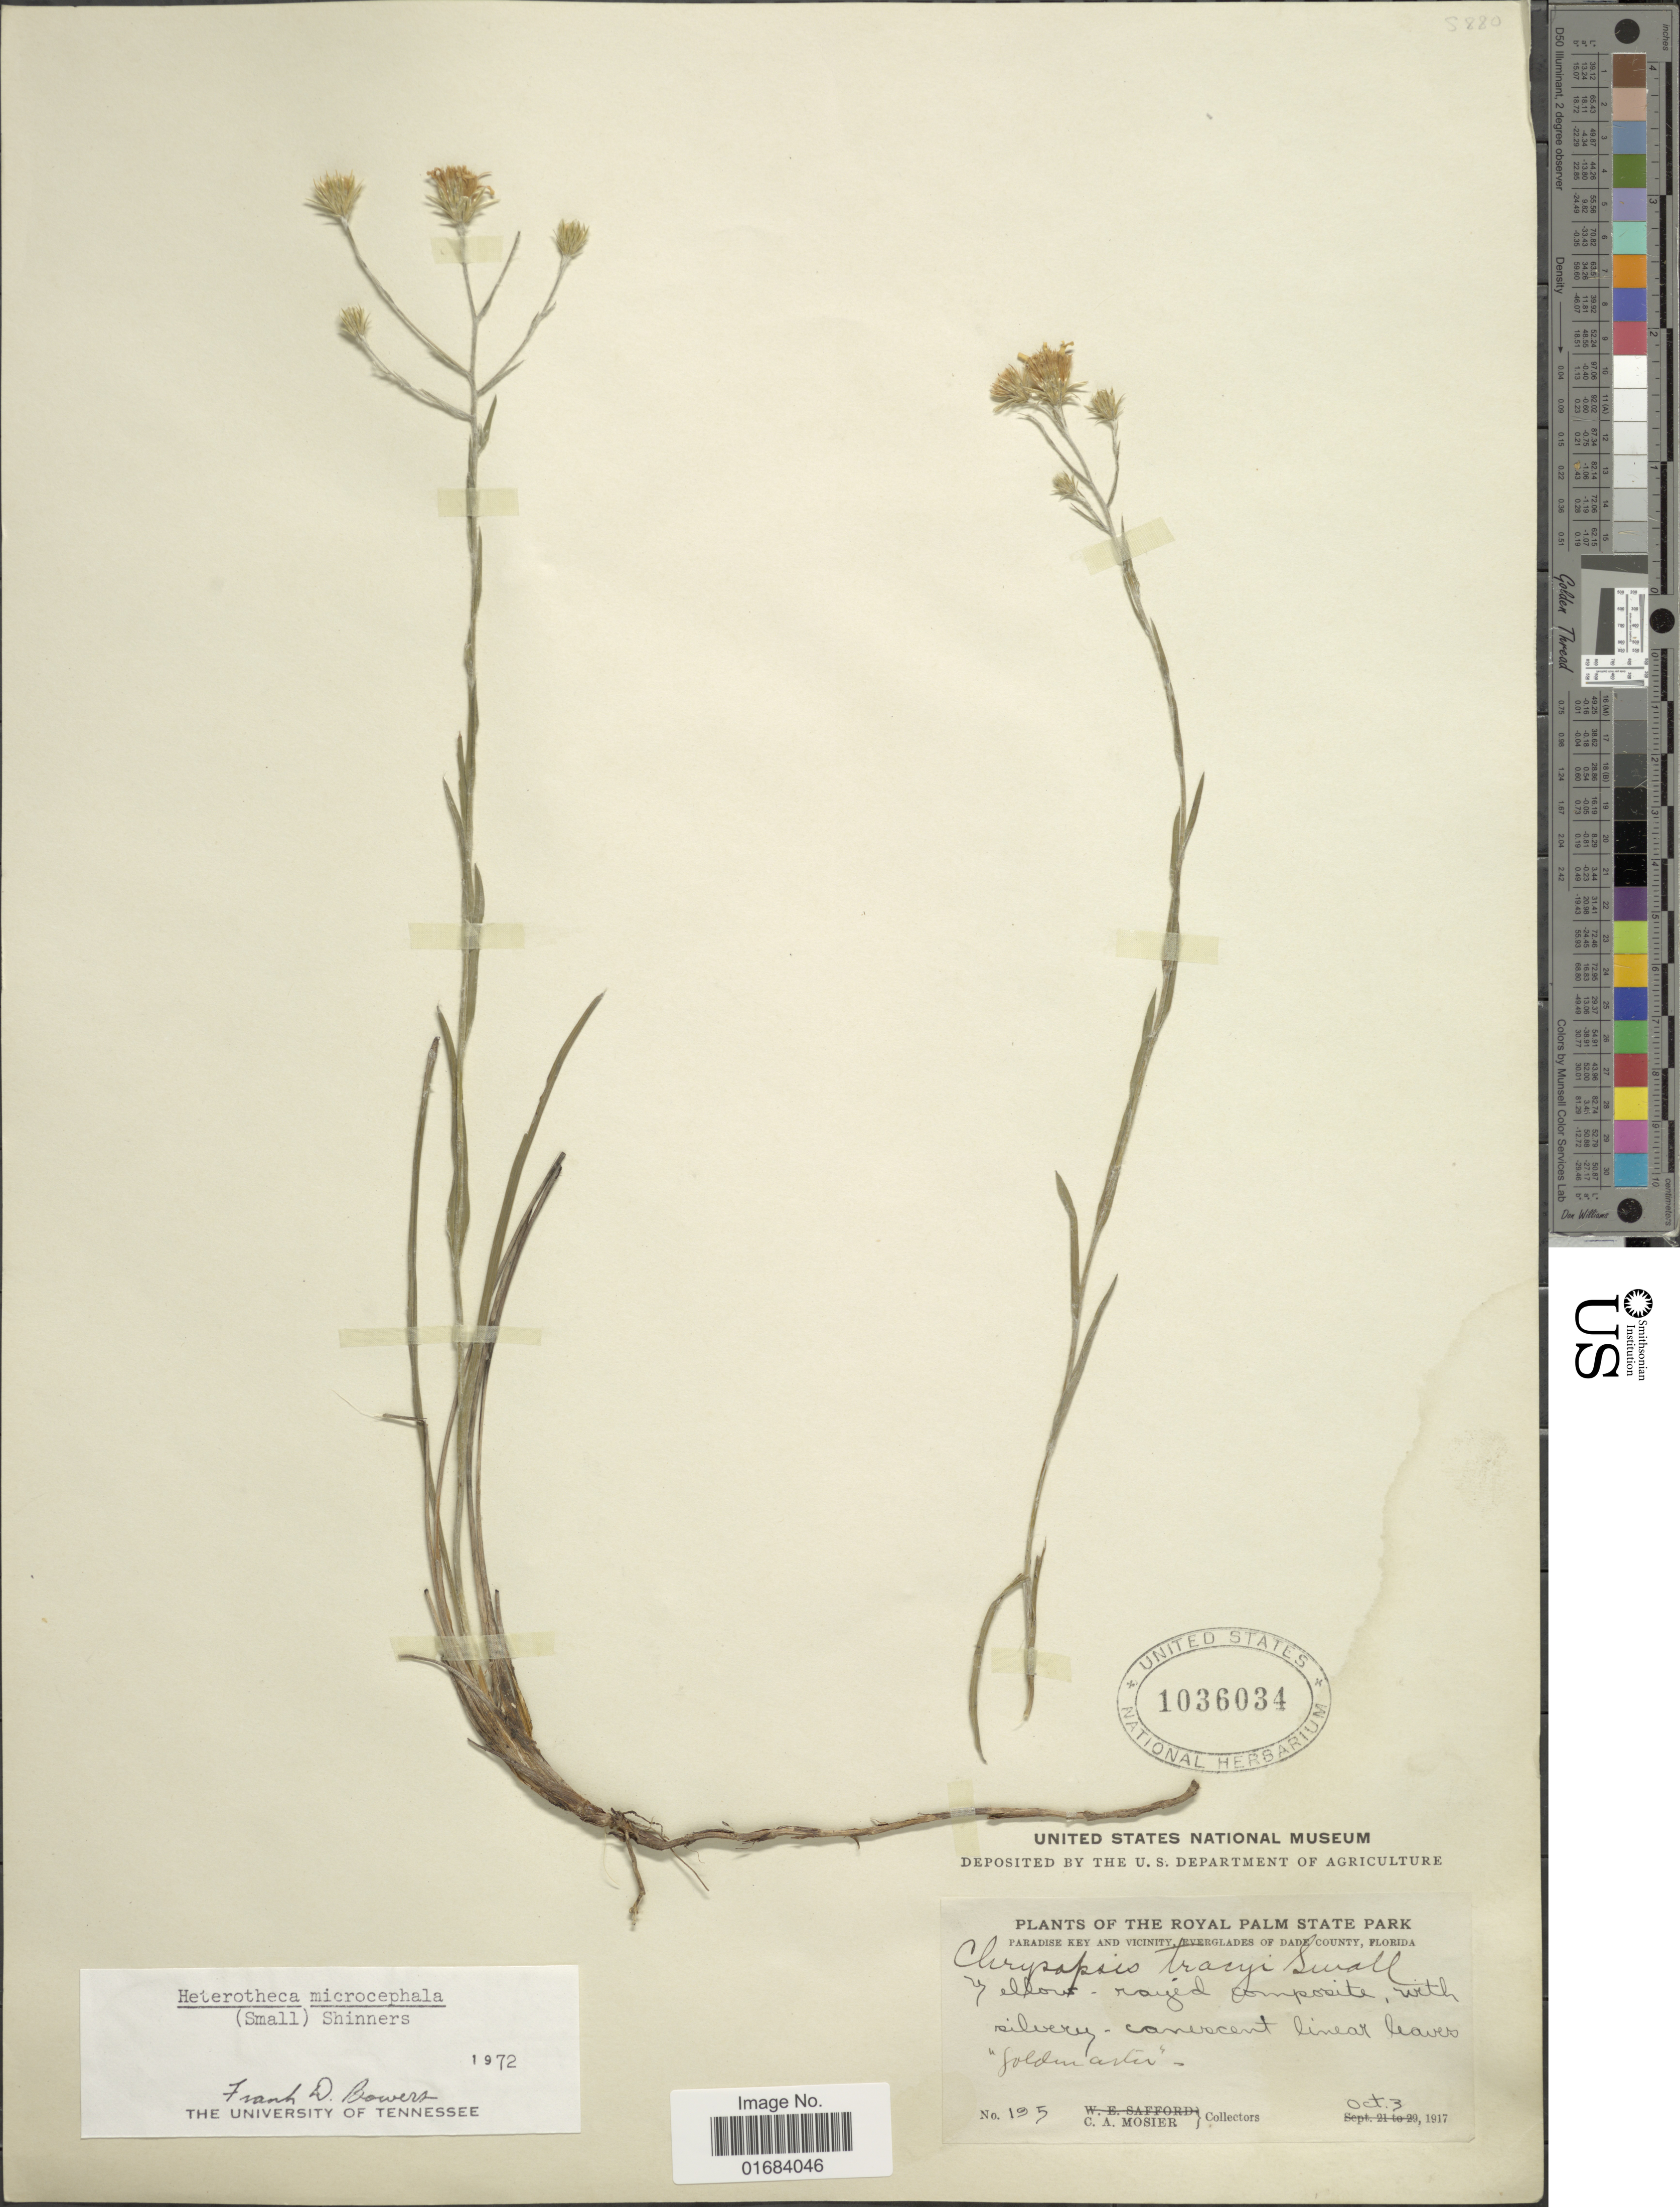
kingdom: Plantae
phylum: Tracheophyta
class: Magnoliopsida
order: Asterales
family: Asteraceae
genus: Pityopsis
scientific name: Pityopsis microcephala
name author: Small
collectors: C. A. Mosier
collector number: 135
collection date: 1917-10-03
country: United States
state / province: Florida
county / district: Dade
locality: The Royal Palm State Park, Paradise Key and Vicinity, Everglades of Dade County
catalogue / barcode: US 1036034